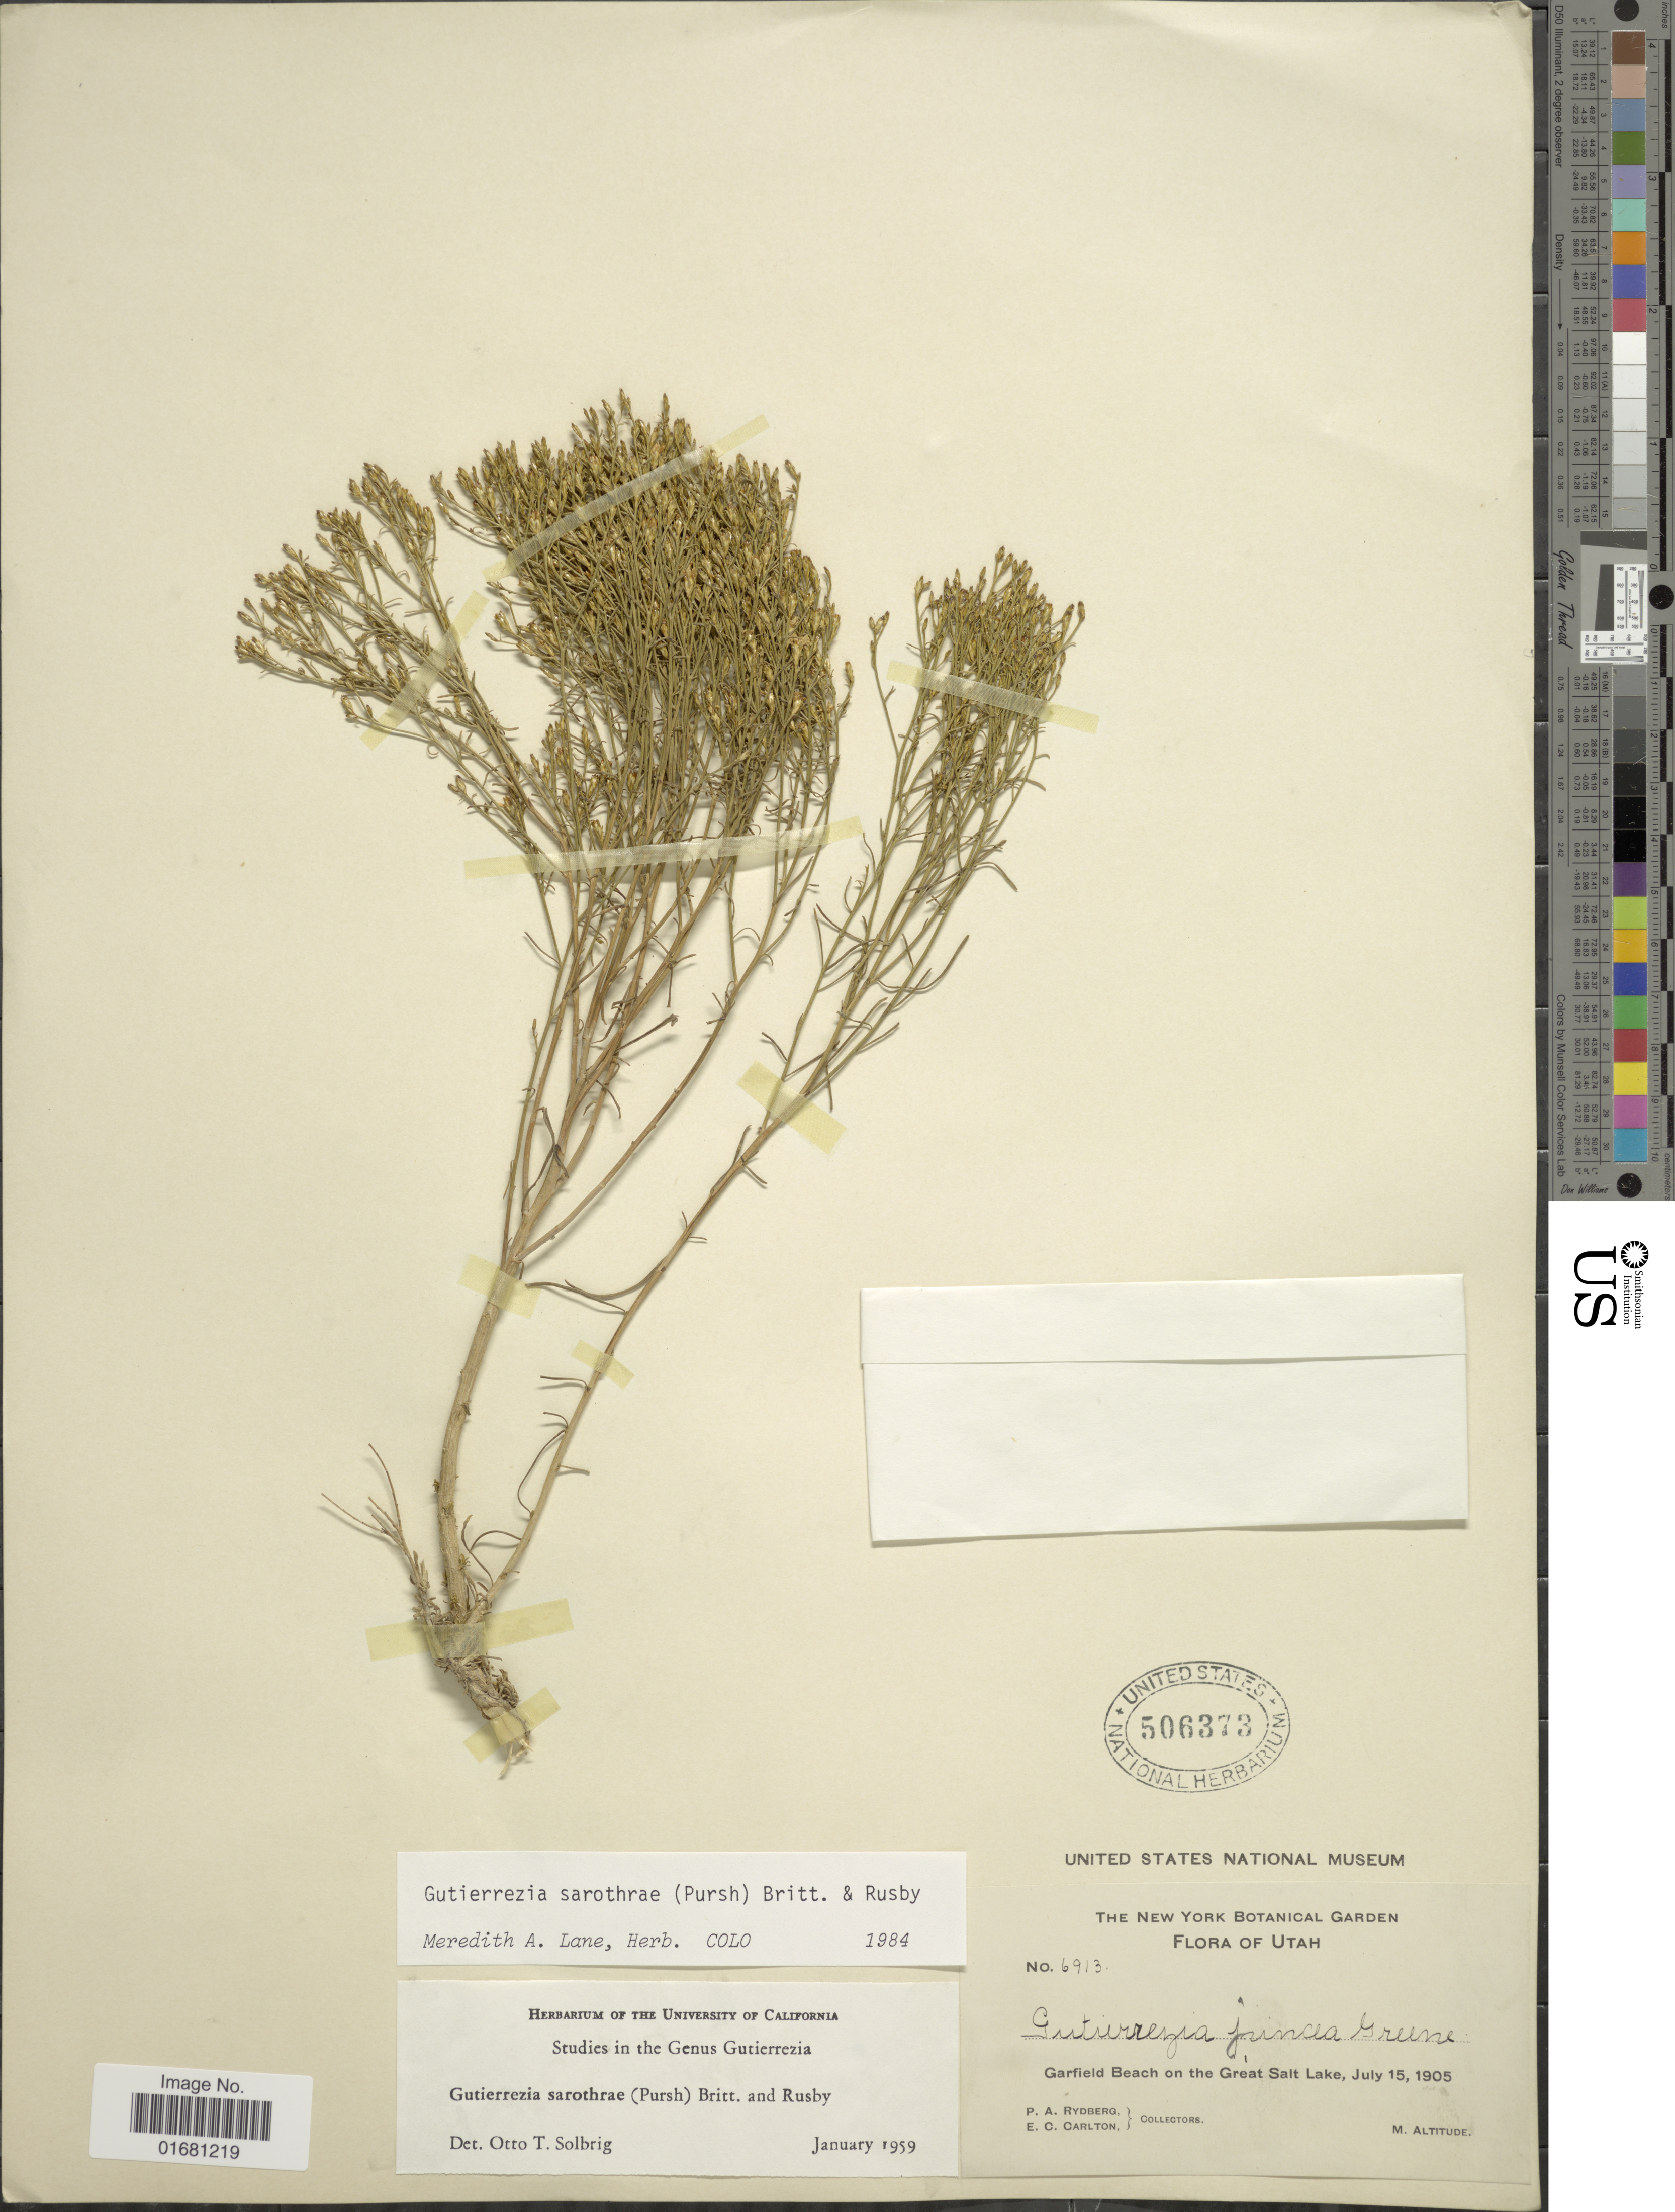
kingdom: Plantae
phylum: Tracheophyta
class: Magnoliopsida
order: Asterales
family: Asteraceae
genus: Gutierrezia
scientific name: Gutierrezia sarothrae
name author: (Pursh) Britton & Rusby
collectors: P. A. Rydberg & E. Carlton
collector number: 6913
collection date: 1905-07-15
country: United States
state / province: Utah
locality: Garfield Beach on the Great Salt Lake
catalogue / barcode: US 506373